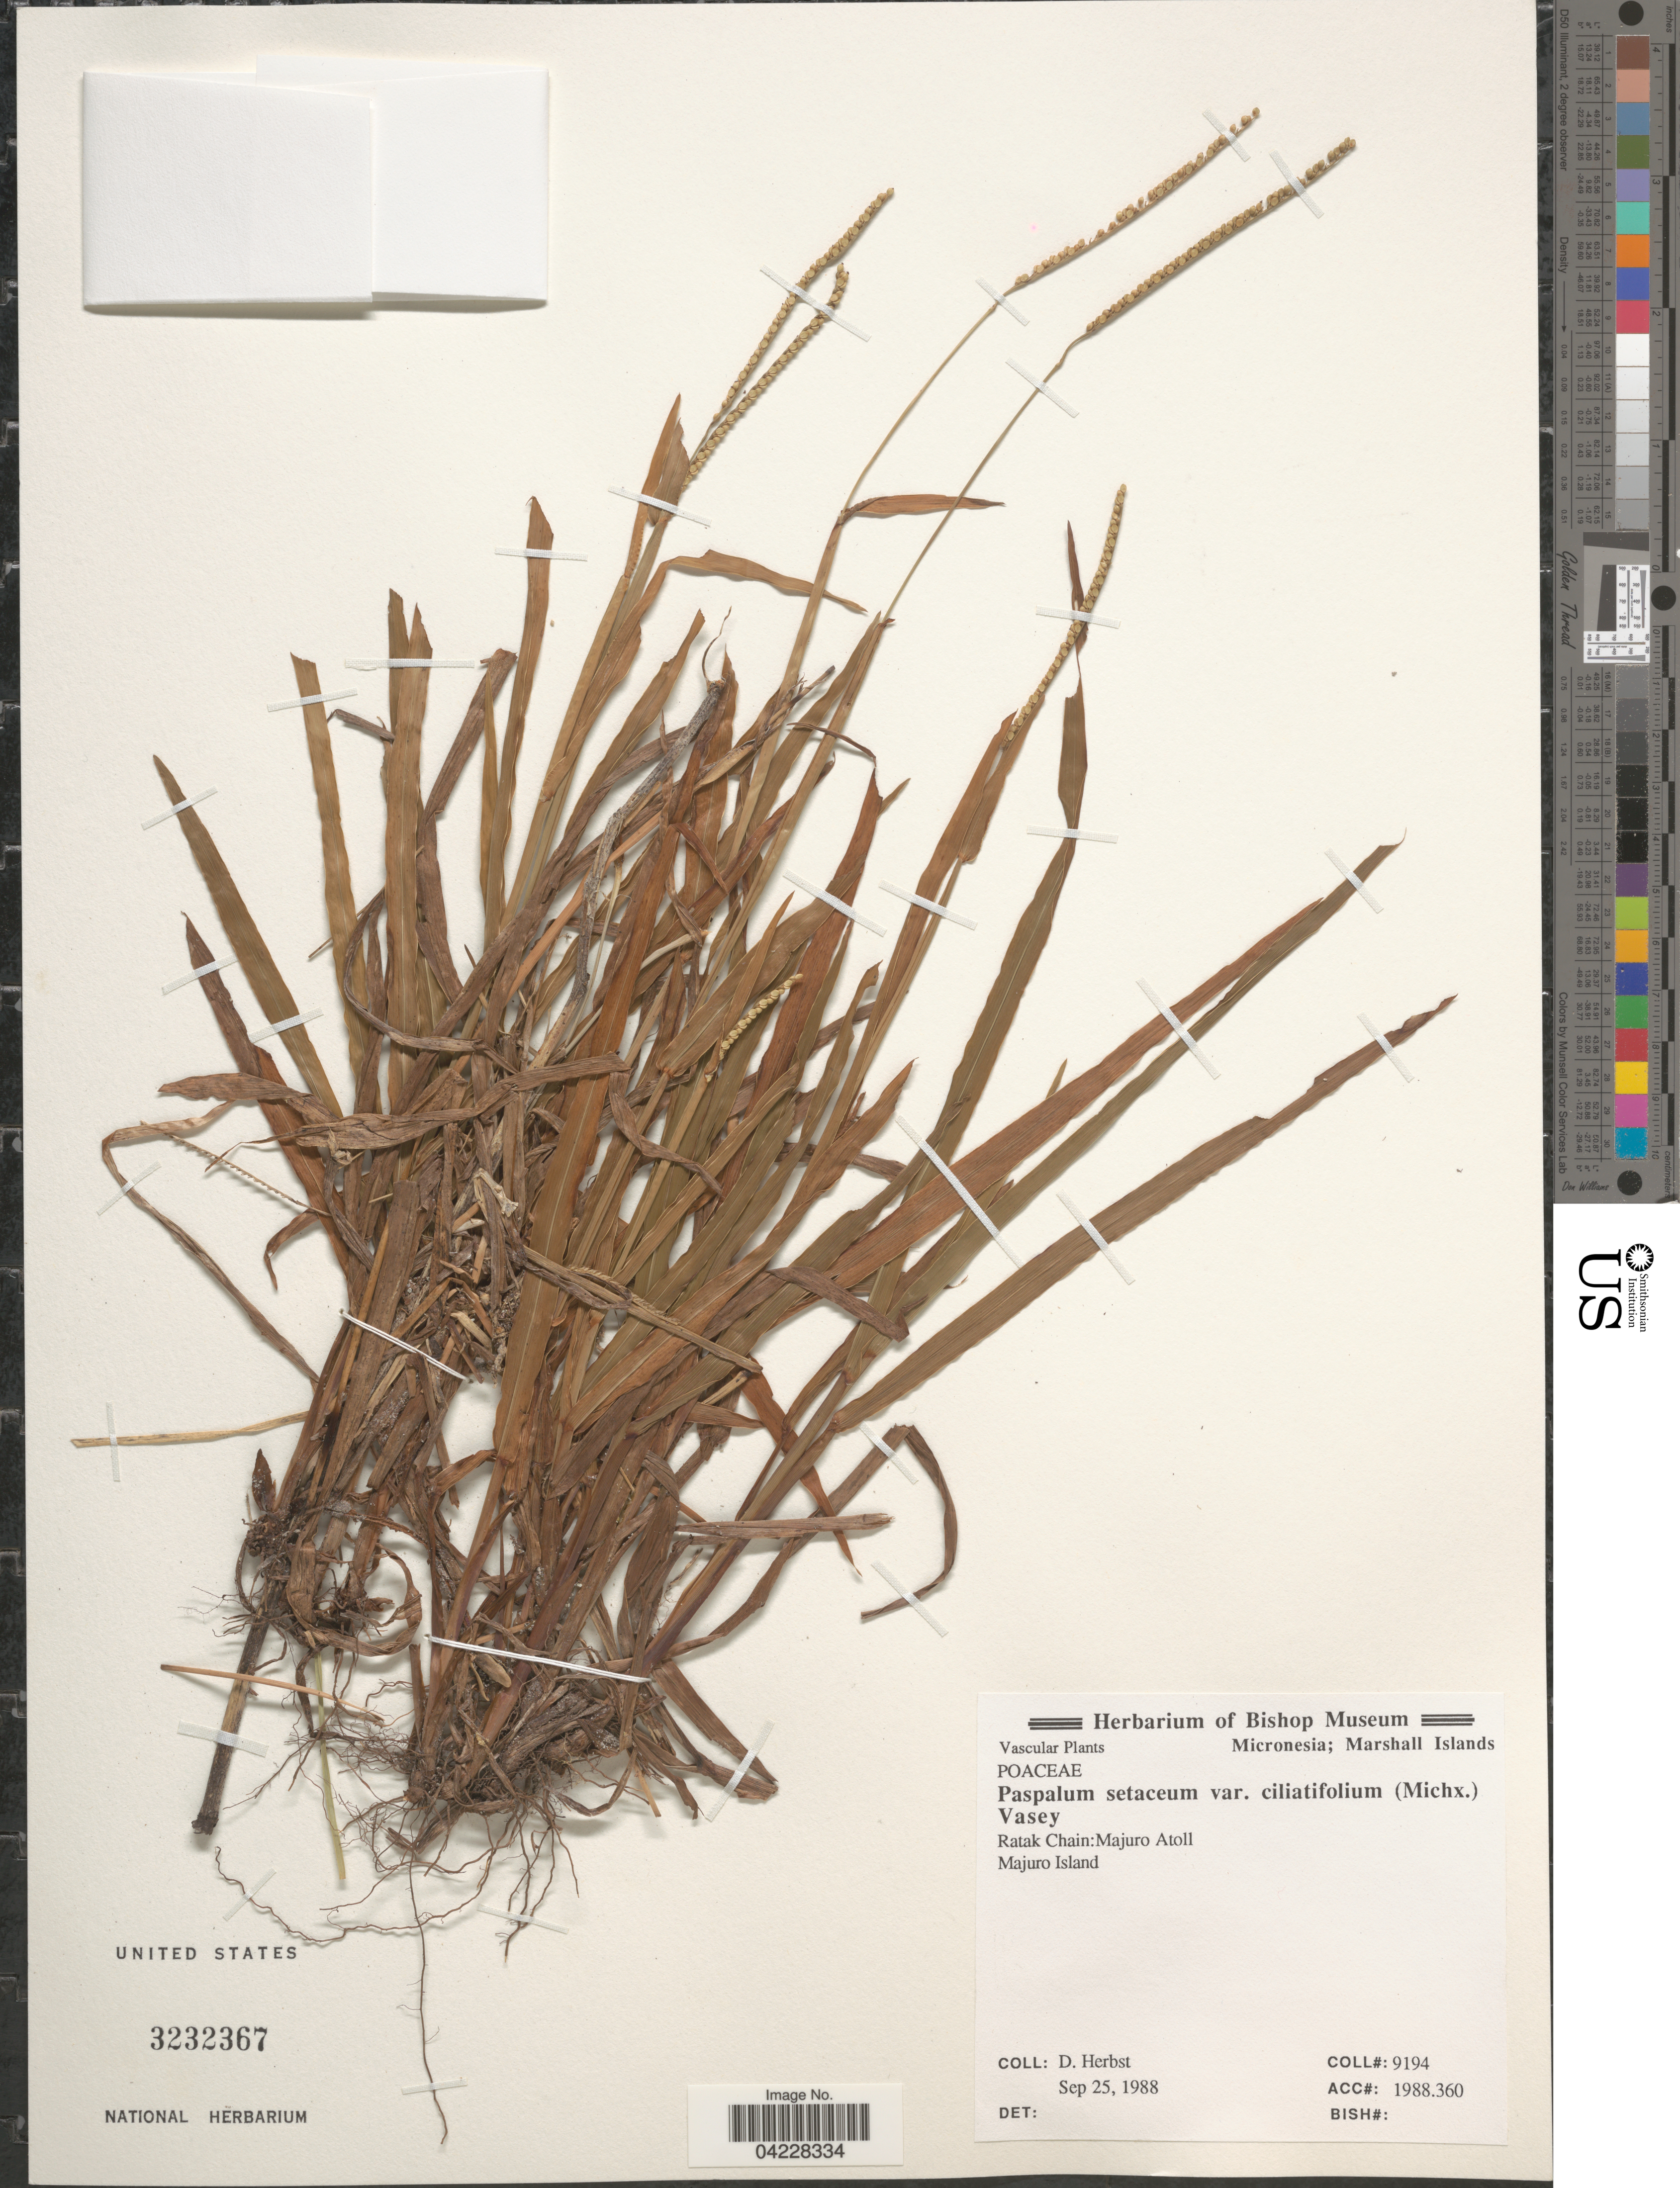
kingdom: Plantae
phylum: Tracheophyta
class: Liliopsida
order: Poales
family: Poaceae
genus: Paspalum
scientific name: Paspalum setaceum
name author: Michx.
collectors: D. Herbst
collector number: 9194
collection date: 1988-09-25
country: Marshall Islands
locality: Micronesia. Ratak Chain: Majuro Atoll. Majuro Island.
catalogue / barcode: US 3232367